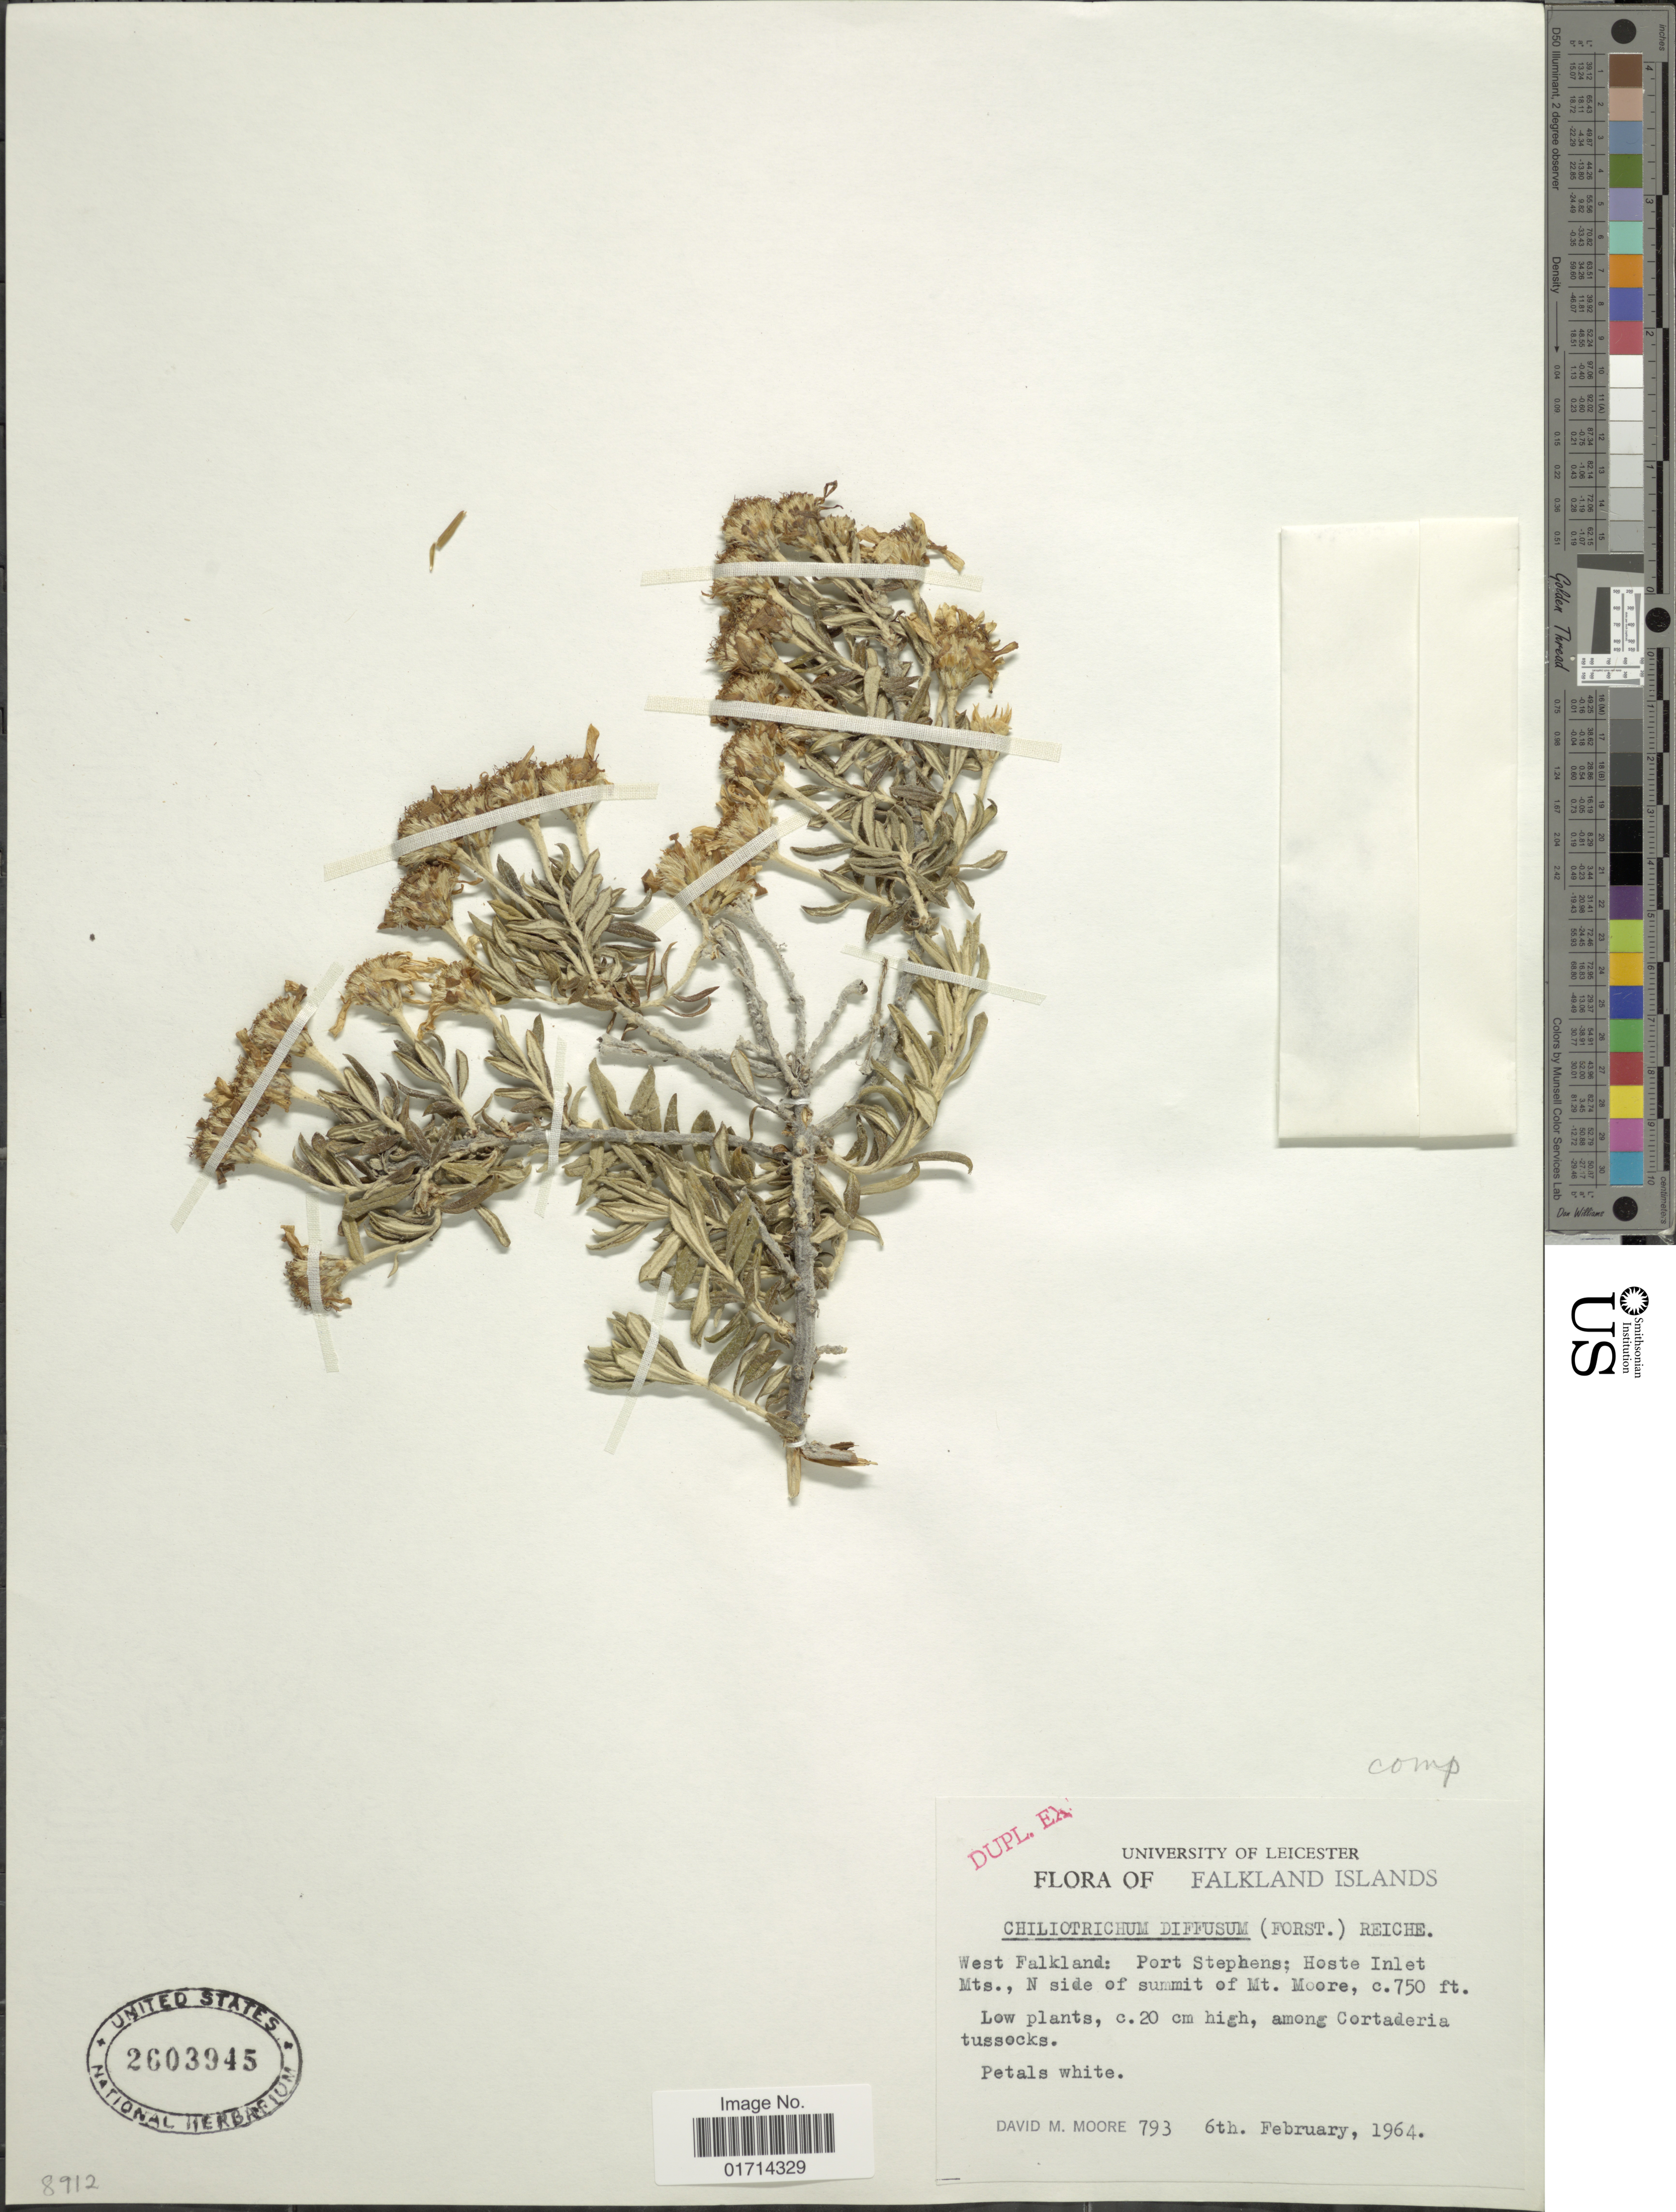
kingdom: Plantae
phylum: Tracheophyta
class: Magnoliopsida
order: Asterales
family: Asteraceae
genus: Chiliotrichum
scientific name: Chiliotrichum diffusum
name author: (G. Forst.) Kuntze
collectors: D. Moore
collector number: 793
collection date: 1964-02-06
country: Falkland Islands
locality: West Falkland: Port Stephens; Hoste Inlet Mts., N side of Mt. Moore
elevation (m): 229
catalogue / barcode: US 2603945